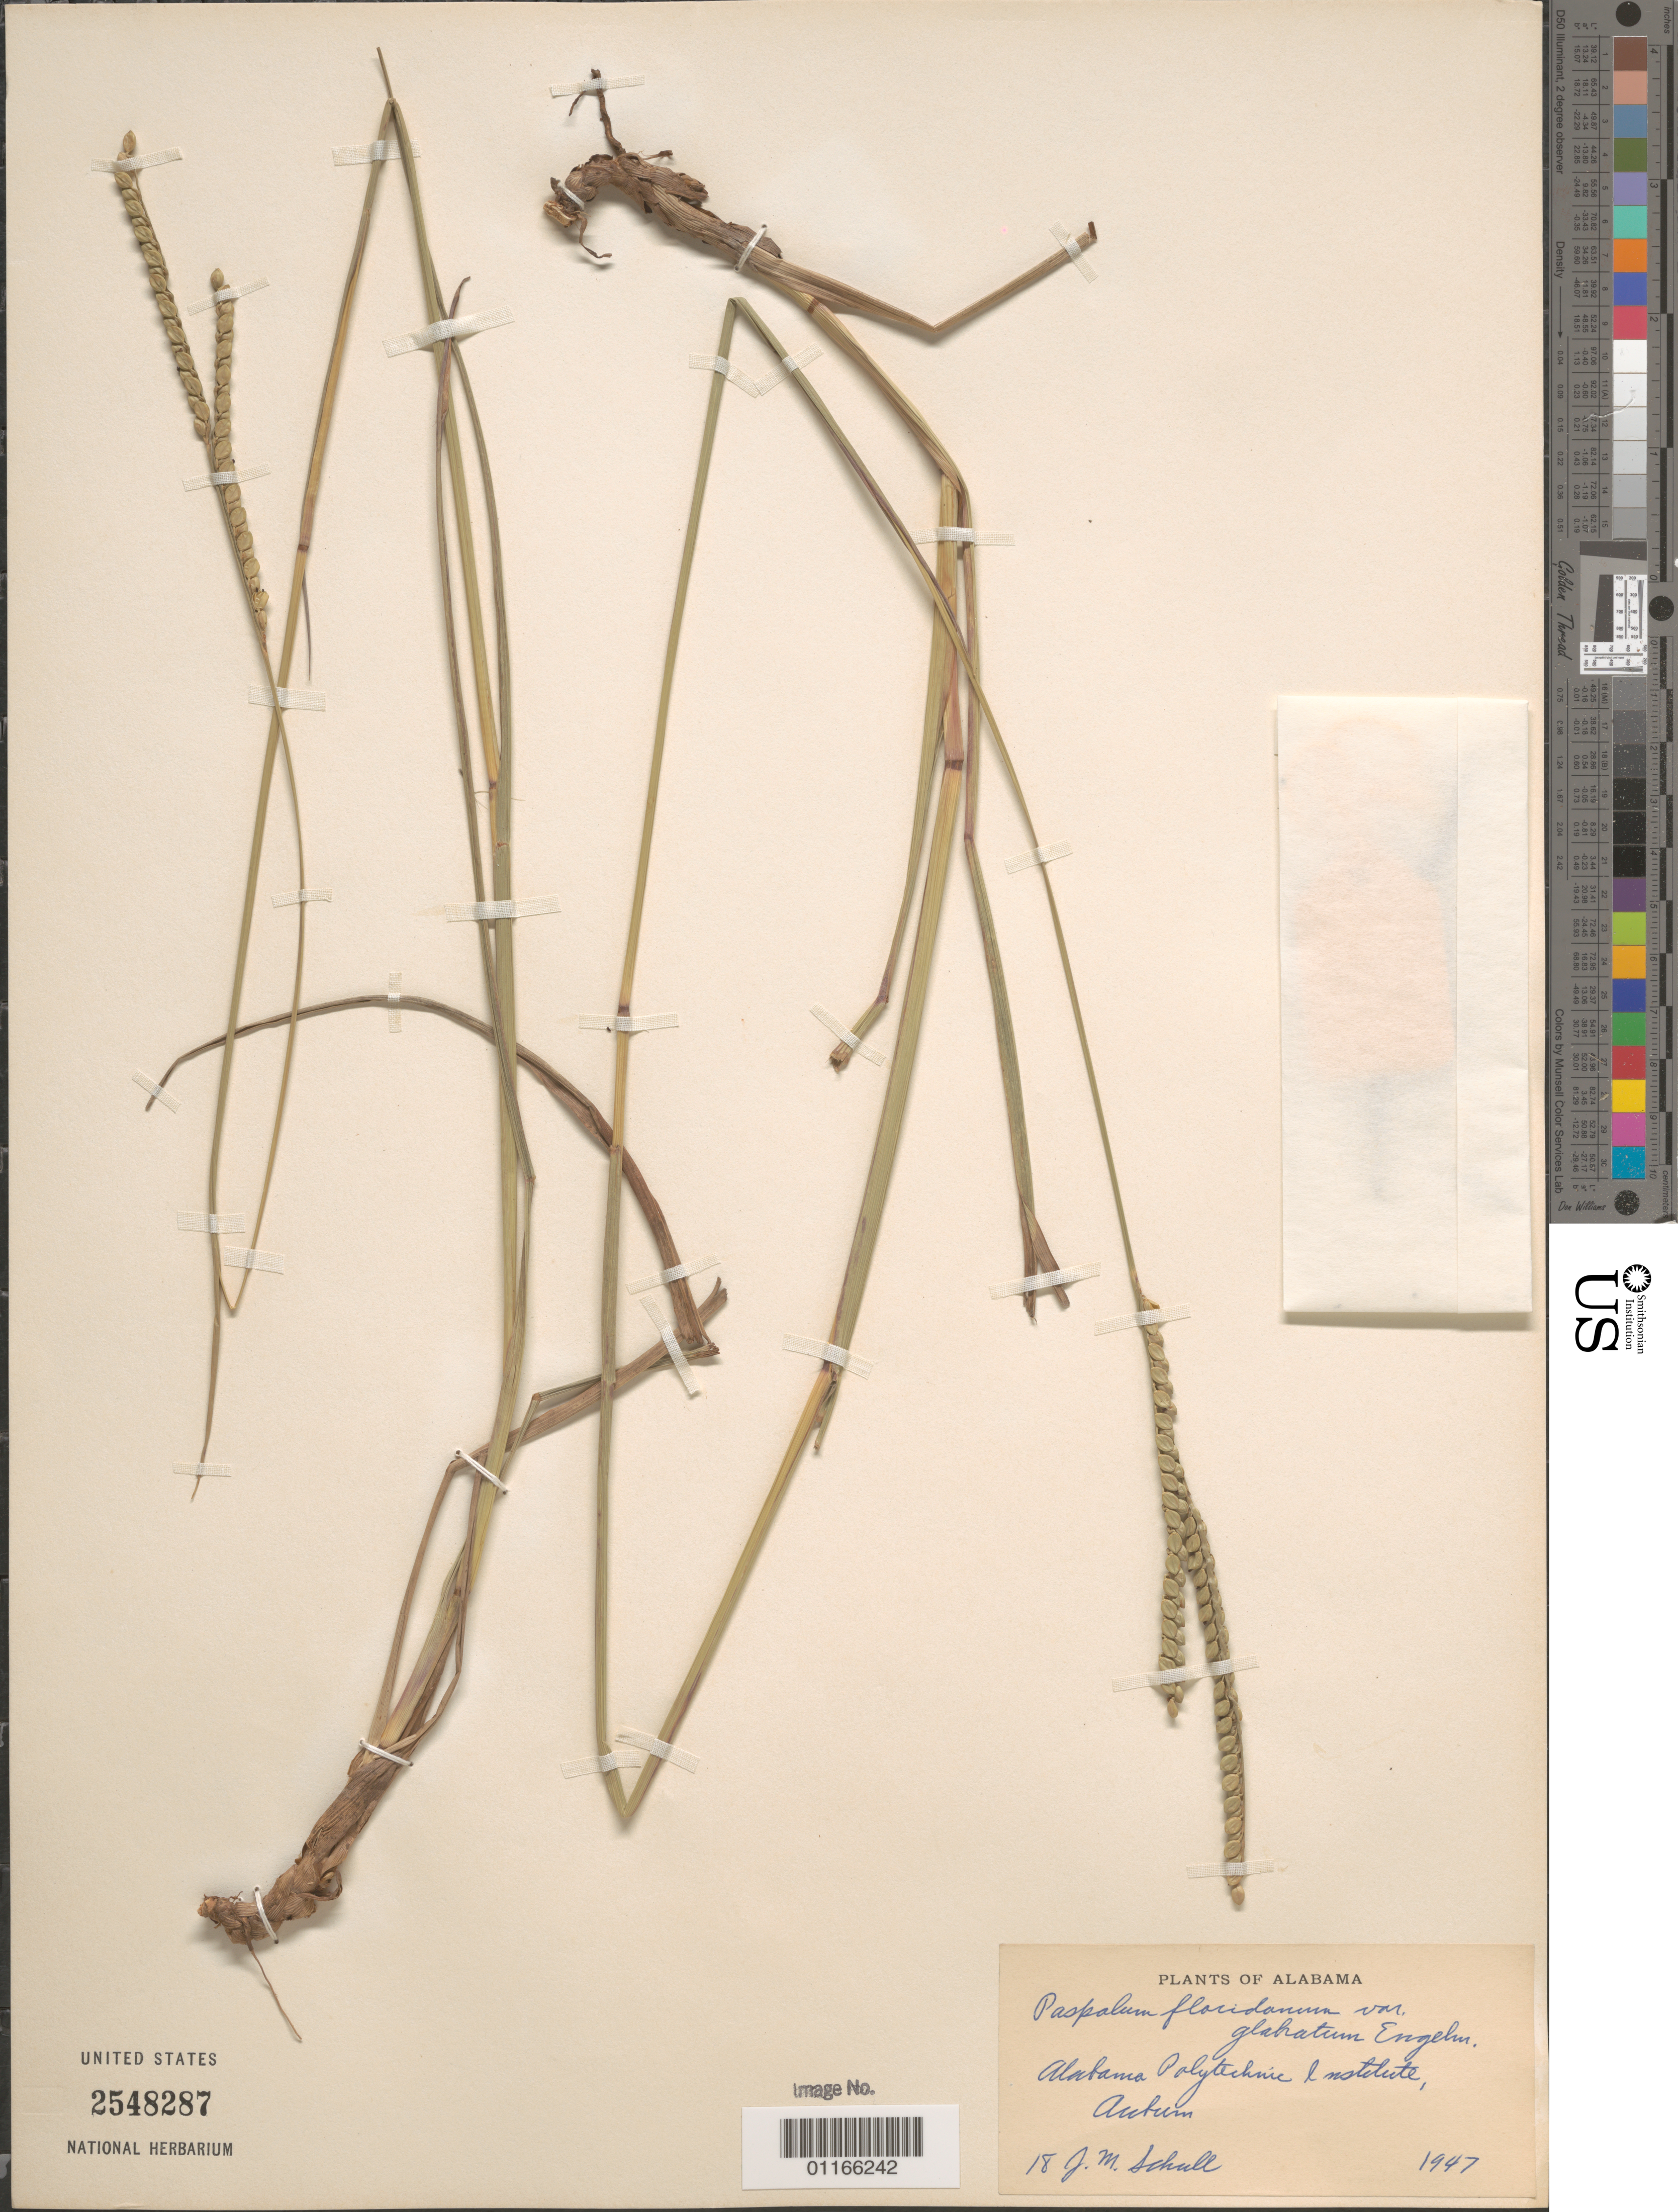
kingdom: Plantae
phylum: Tracheophyta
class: Liliopsida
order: Poales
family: Poaceae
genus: Paspalum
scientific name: Paspalum floridanum var. glabratum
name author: Engelm. ex Vasey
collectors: J. Schull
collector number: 18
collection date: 1947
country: United States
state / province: Alabama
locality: Alabama Polytechnic Institute, Auburn.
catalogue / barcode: US 2548287